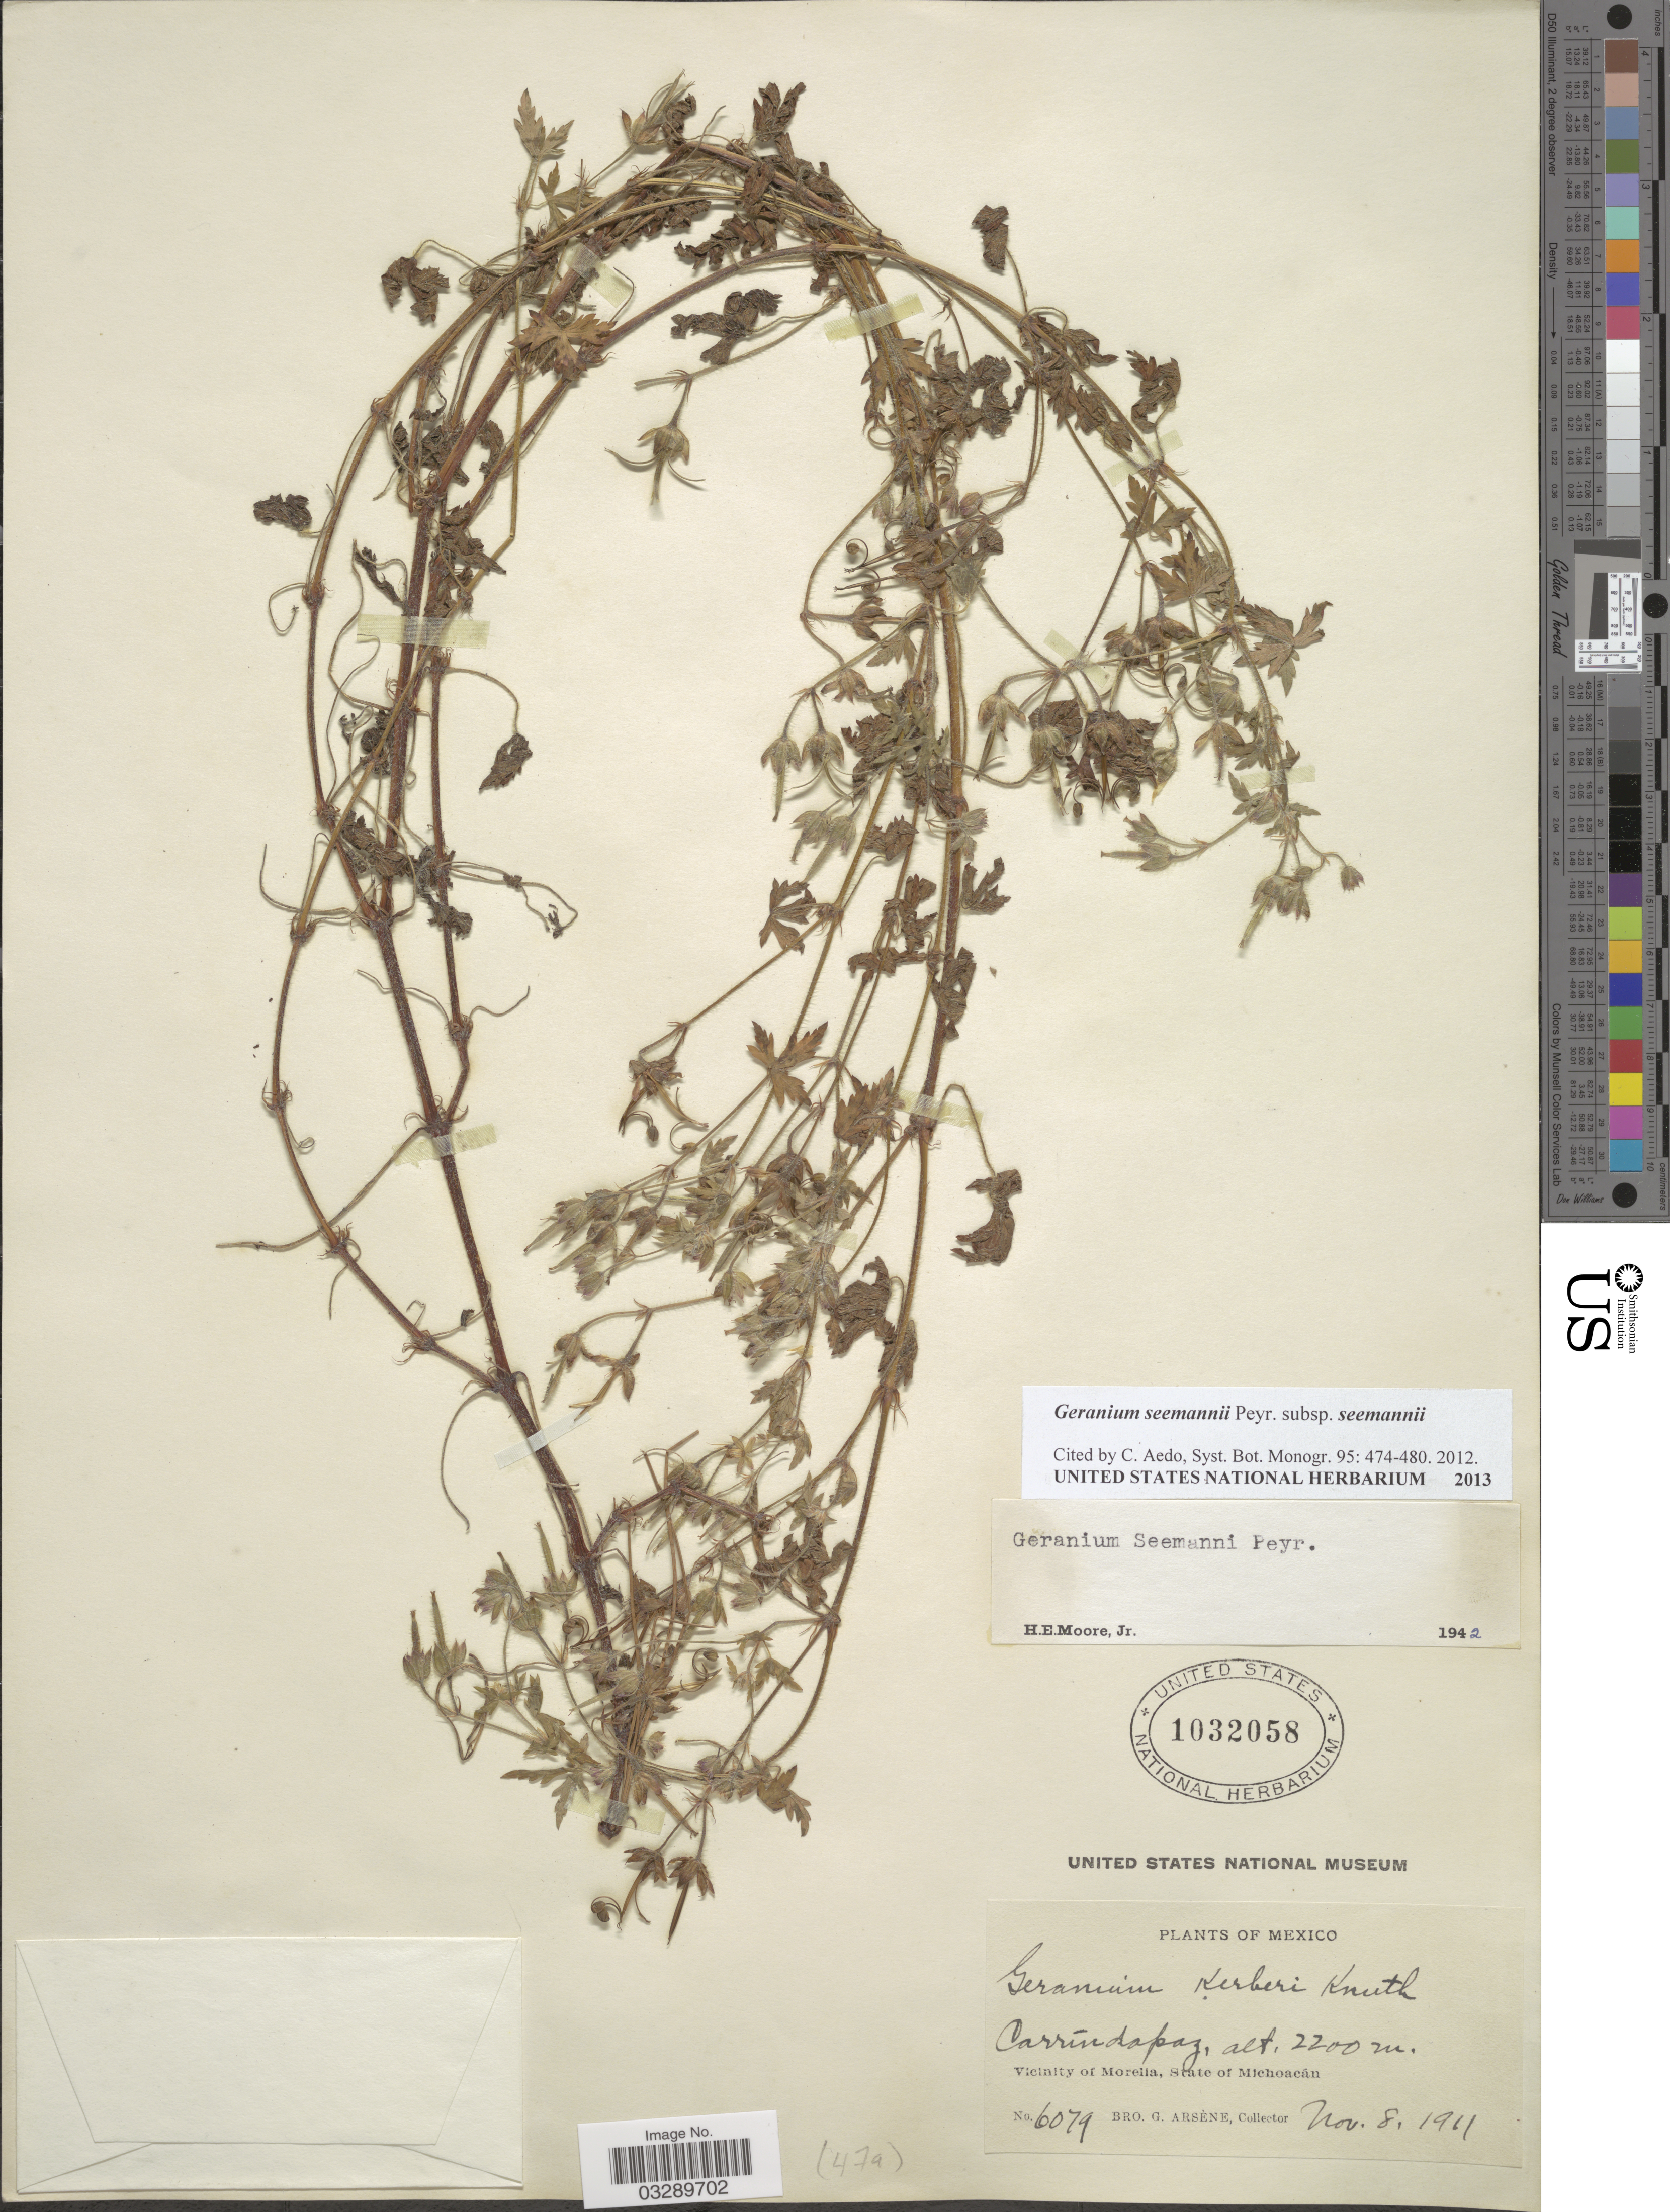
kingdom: Plantae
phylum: Tracheophyta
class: Magnoliopsida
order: Geraniales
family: Geraniaceae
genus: Geranium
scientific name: Geranium seemannii subsp. seemannii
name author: Peyr.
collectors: Bro. G. Arsène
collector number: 6079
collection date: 1911-11-08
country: Mexico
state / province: Michoacán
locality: Carríndapaz, Vicinity of Morelia.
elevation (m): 2200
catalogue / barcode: US 1032058